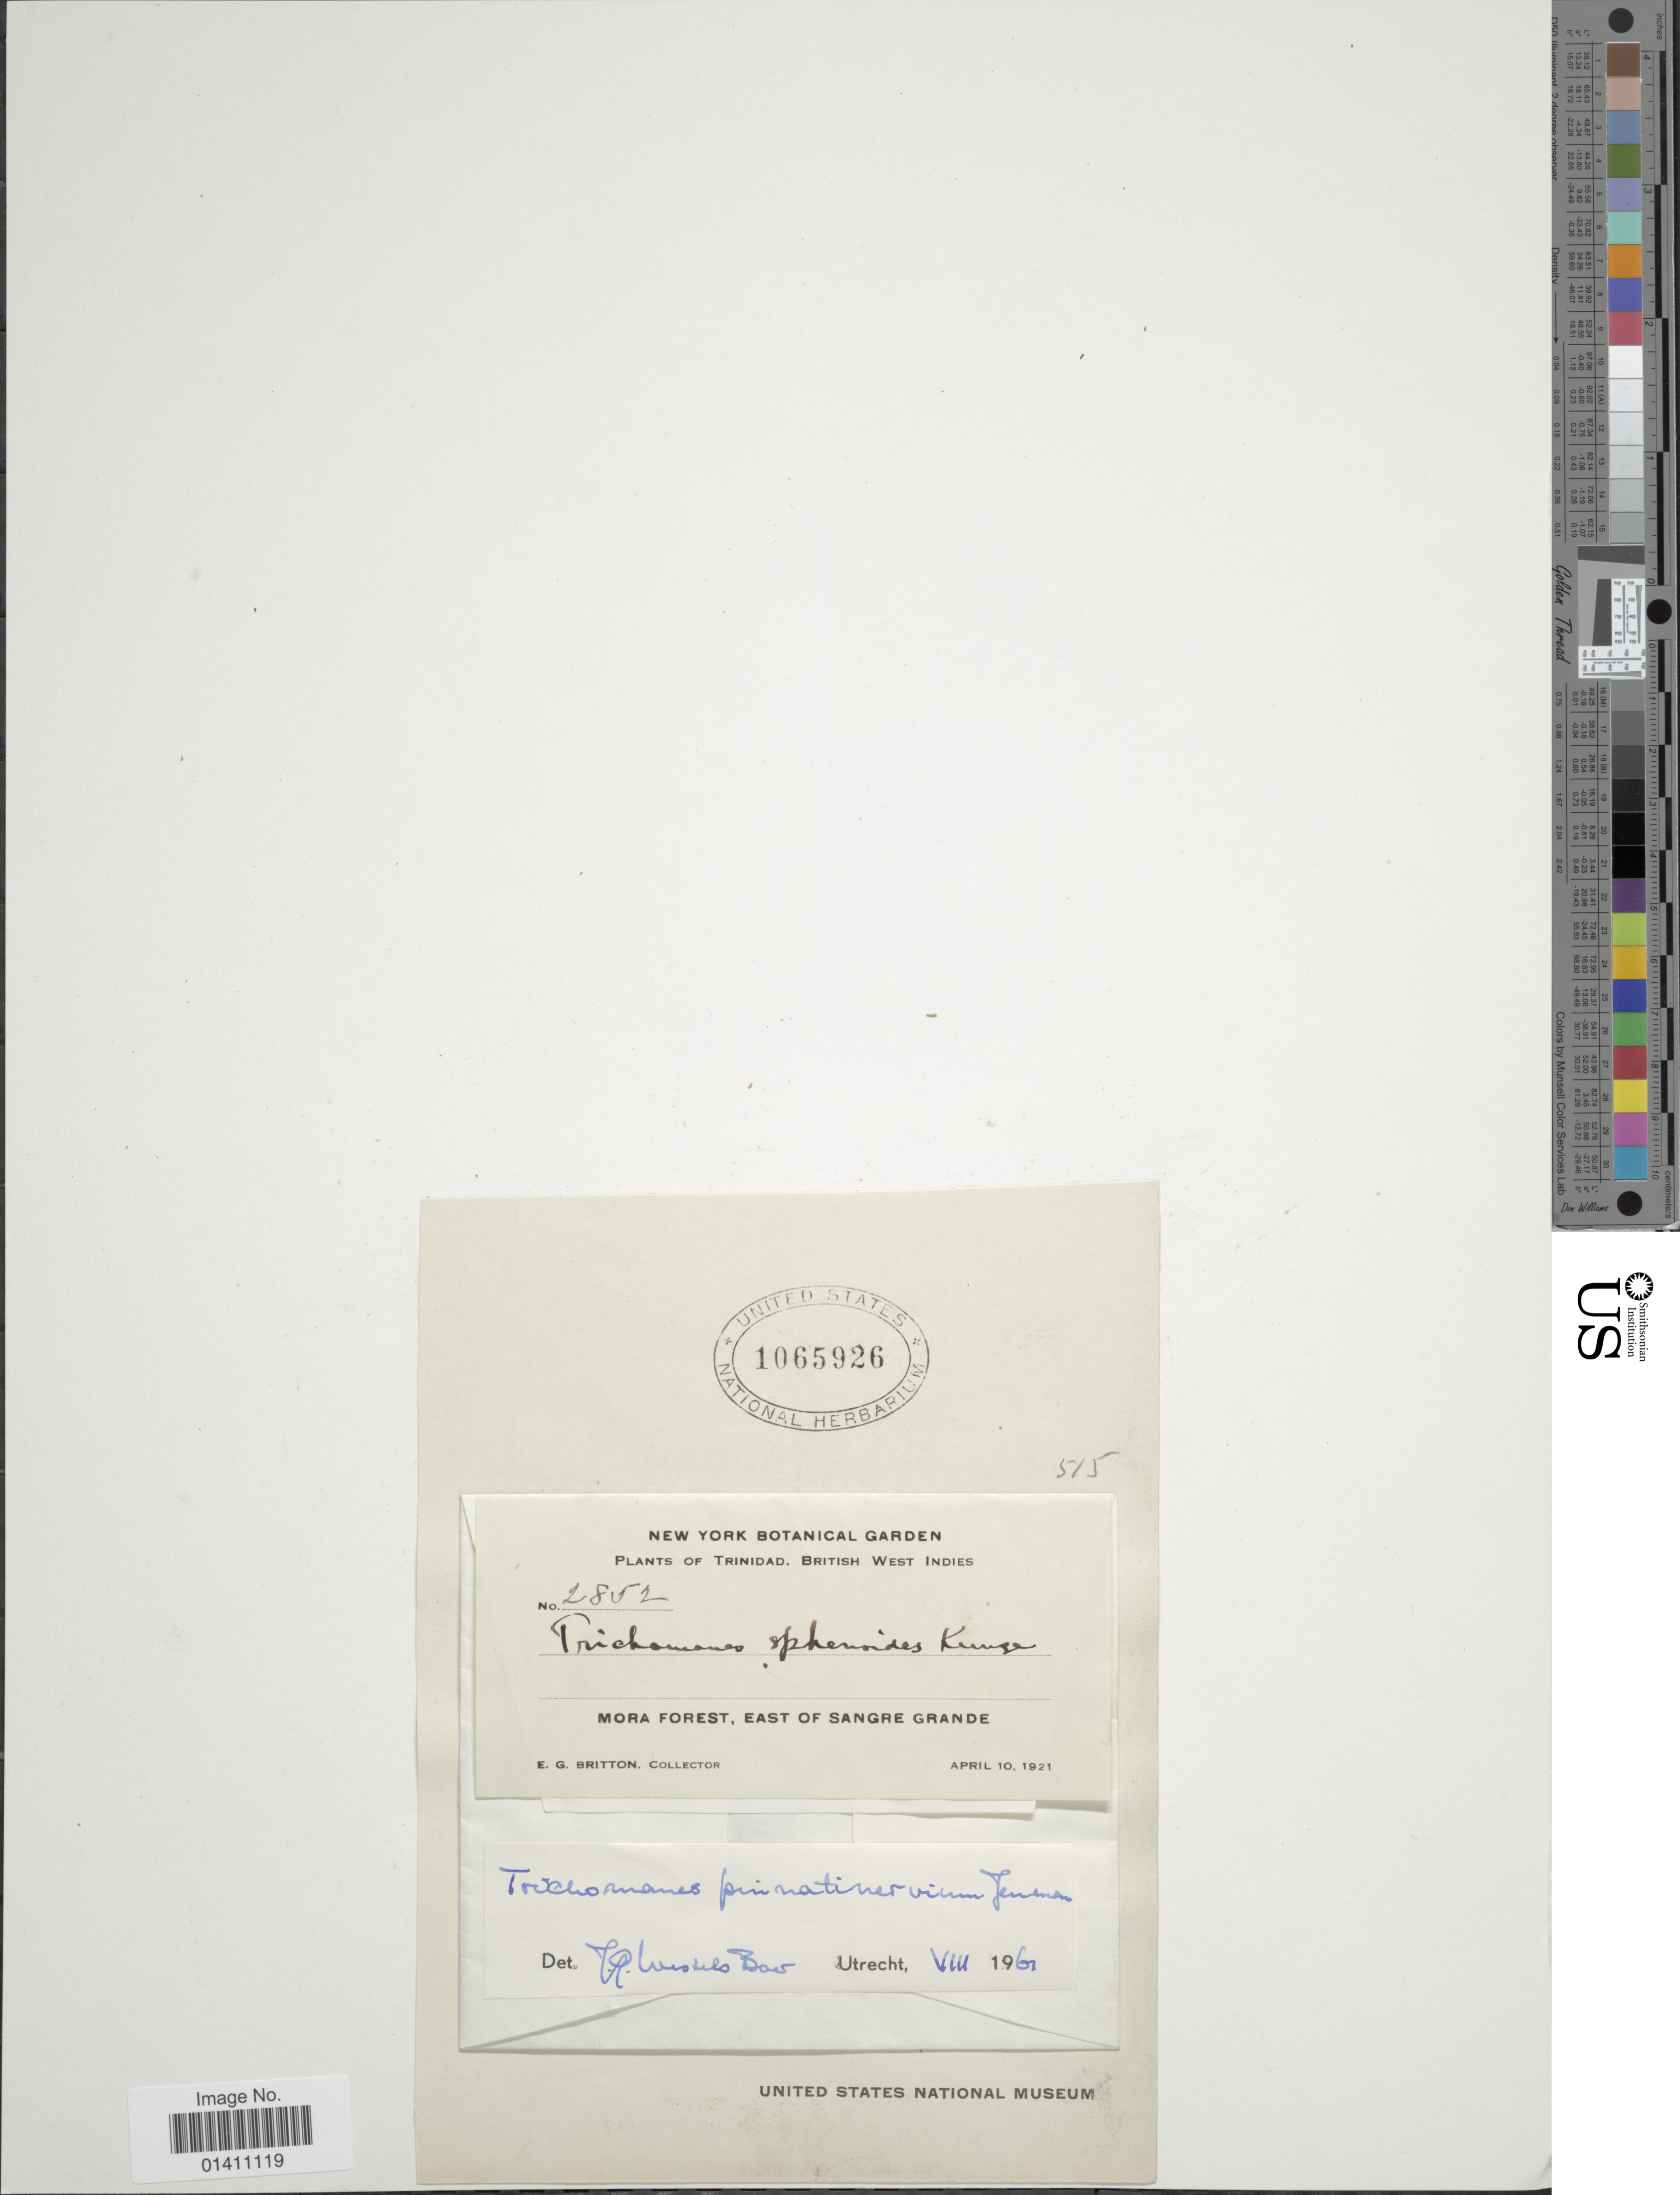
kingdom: Plantae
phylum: Tracheophyta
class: Polypodiopsida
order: Hymenophyllales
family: Hymenophyllaceae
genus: Didymoglossum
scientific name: Didymoglossum pinnatinervium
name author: (Jenman) Pic. Serm.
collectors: E. G. Britton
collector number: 2852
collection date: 1921-04-10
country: Trinidad and Tobago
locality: Trinidad, British West Indies. Mora forest, East of Sange Grande.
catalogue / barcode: US 1065926